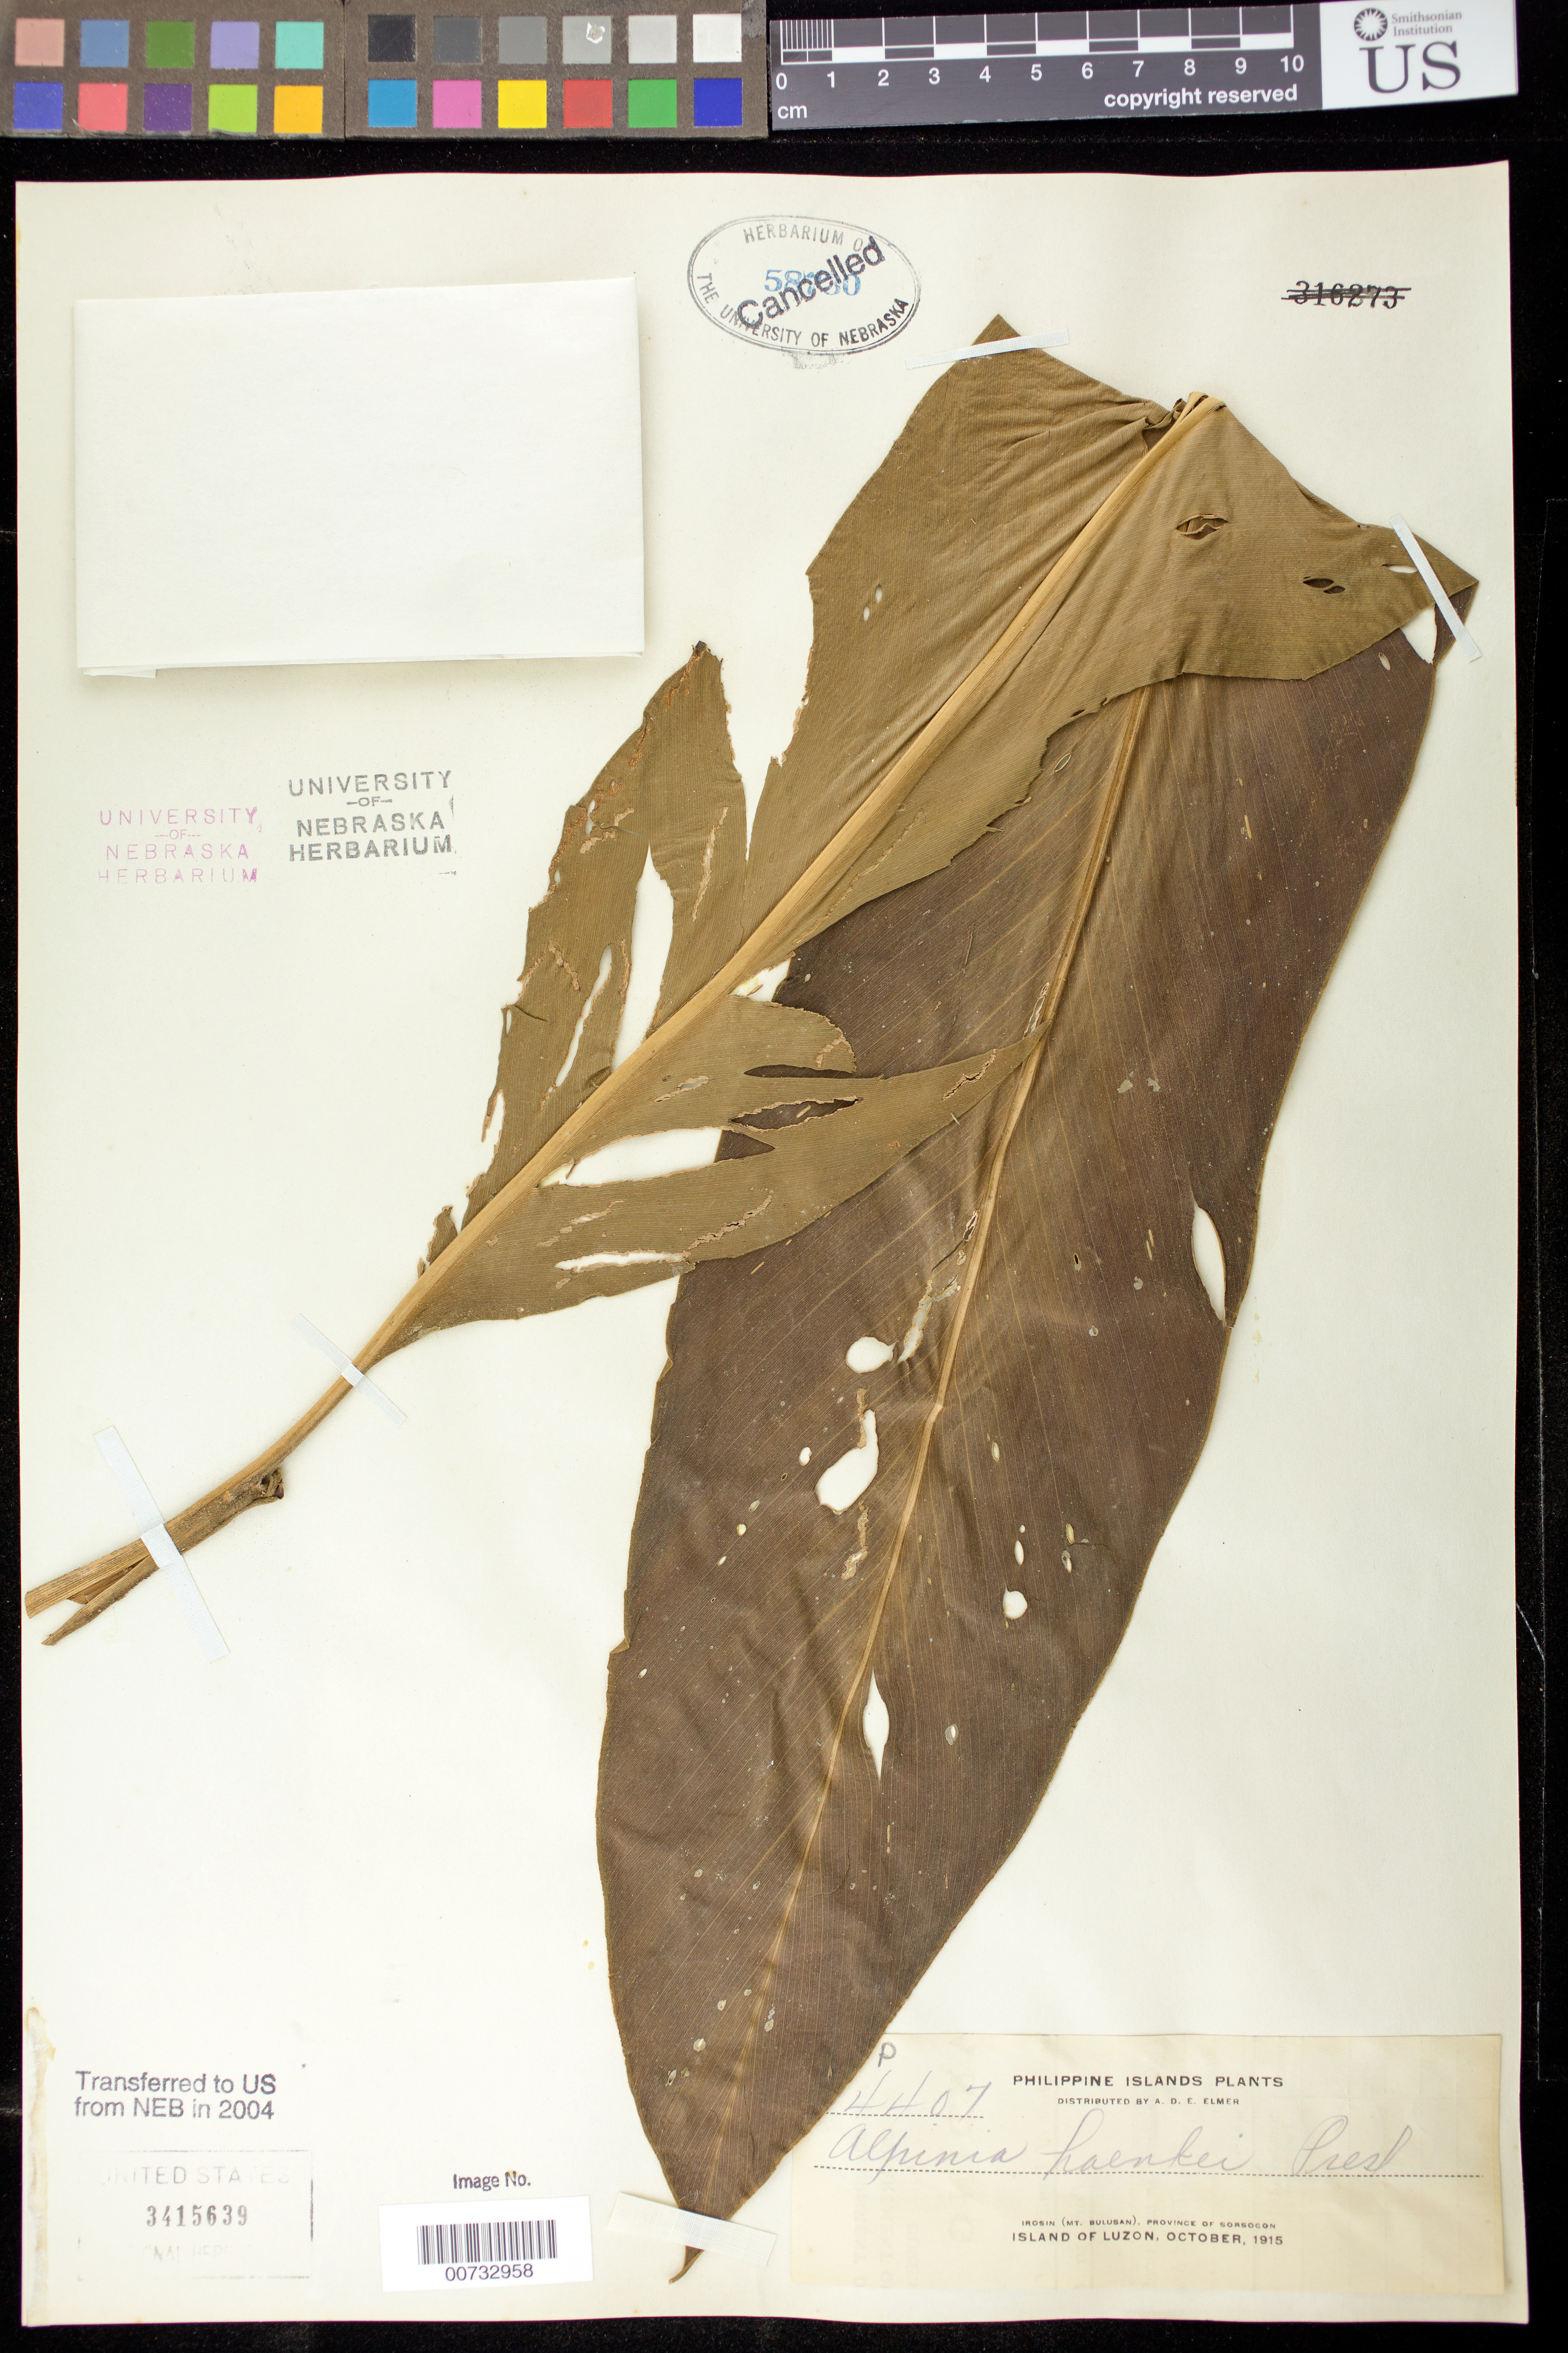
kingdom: Plantae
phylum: Tracheophyta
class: Liliopsida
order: Zingiberales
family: Zingiberaceae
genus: Alpinia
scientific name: Alpinia haenkei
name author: C. Presl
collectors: A. D. E. Elmer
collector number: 14407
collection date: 1915-10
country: Philippines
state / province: Bicol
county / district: Sorsogon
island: Luzon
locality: Irosin (Mt Bulusan)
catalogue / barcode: US 3415639